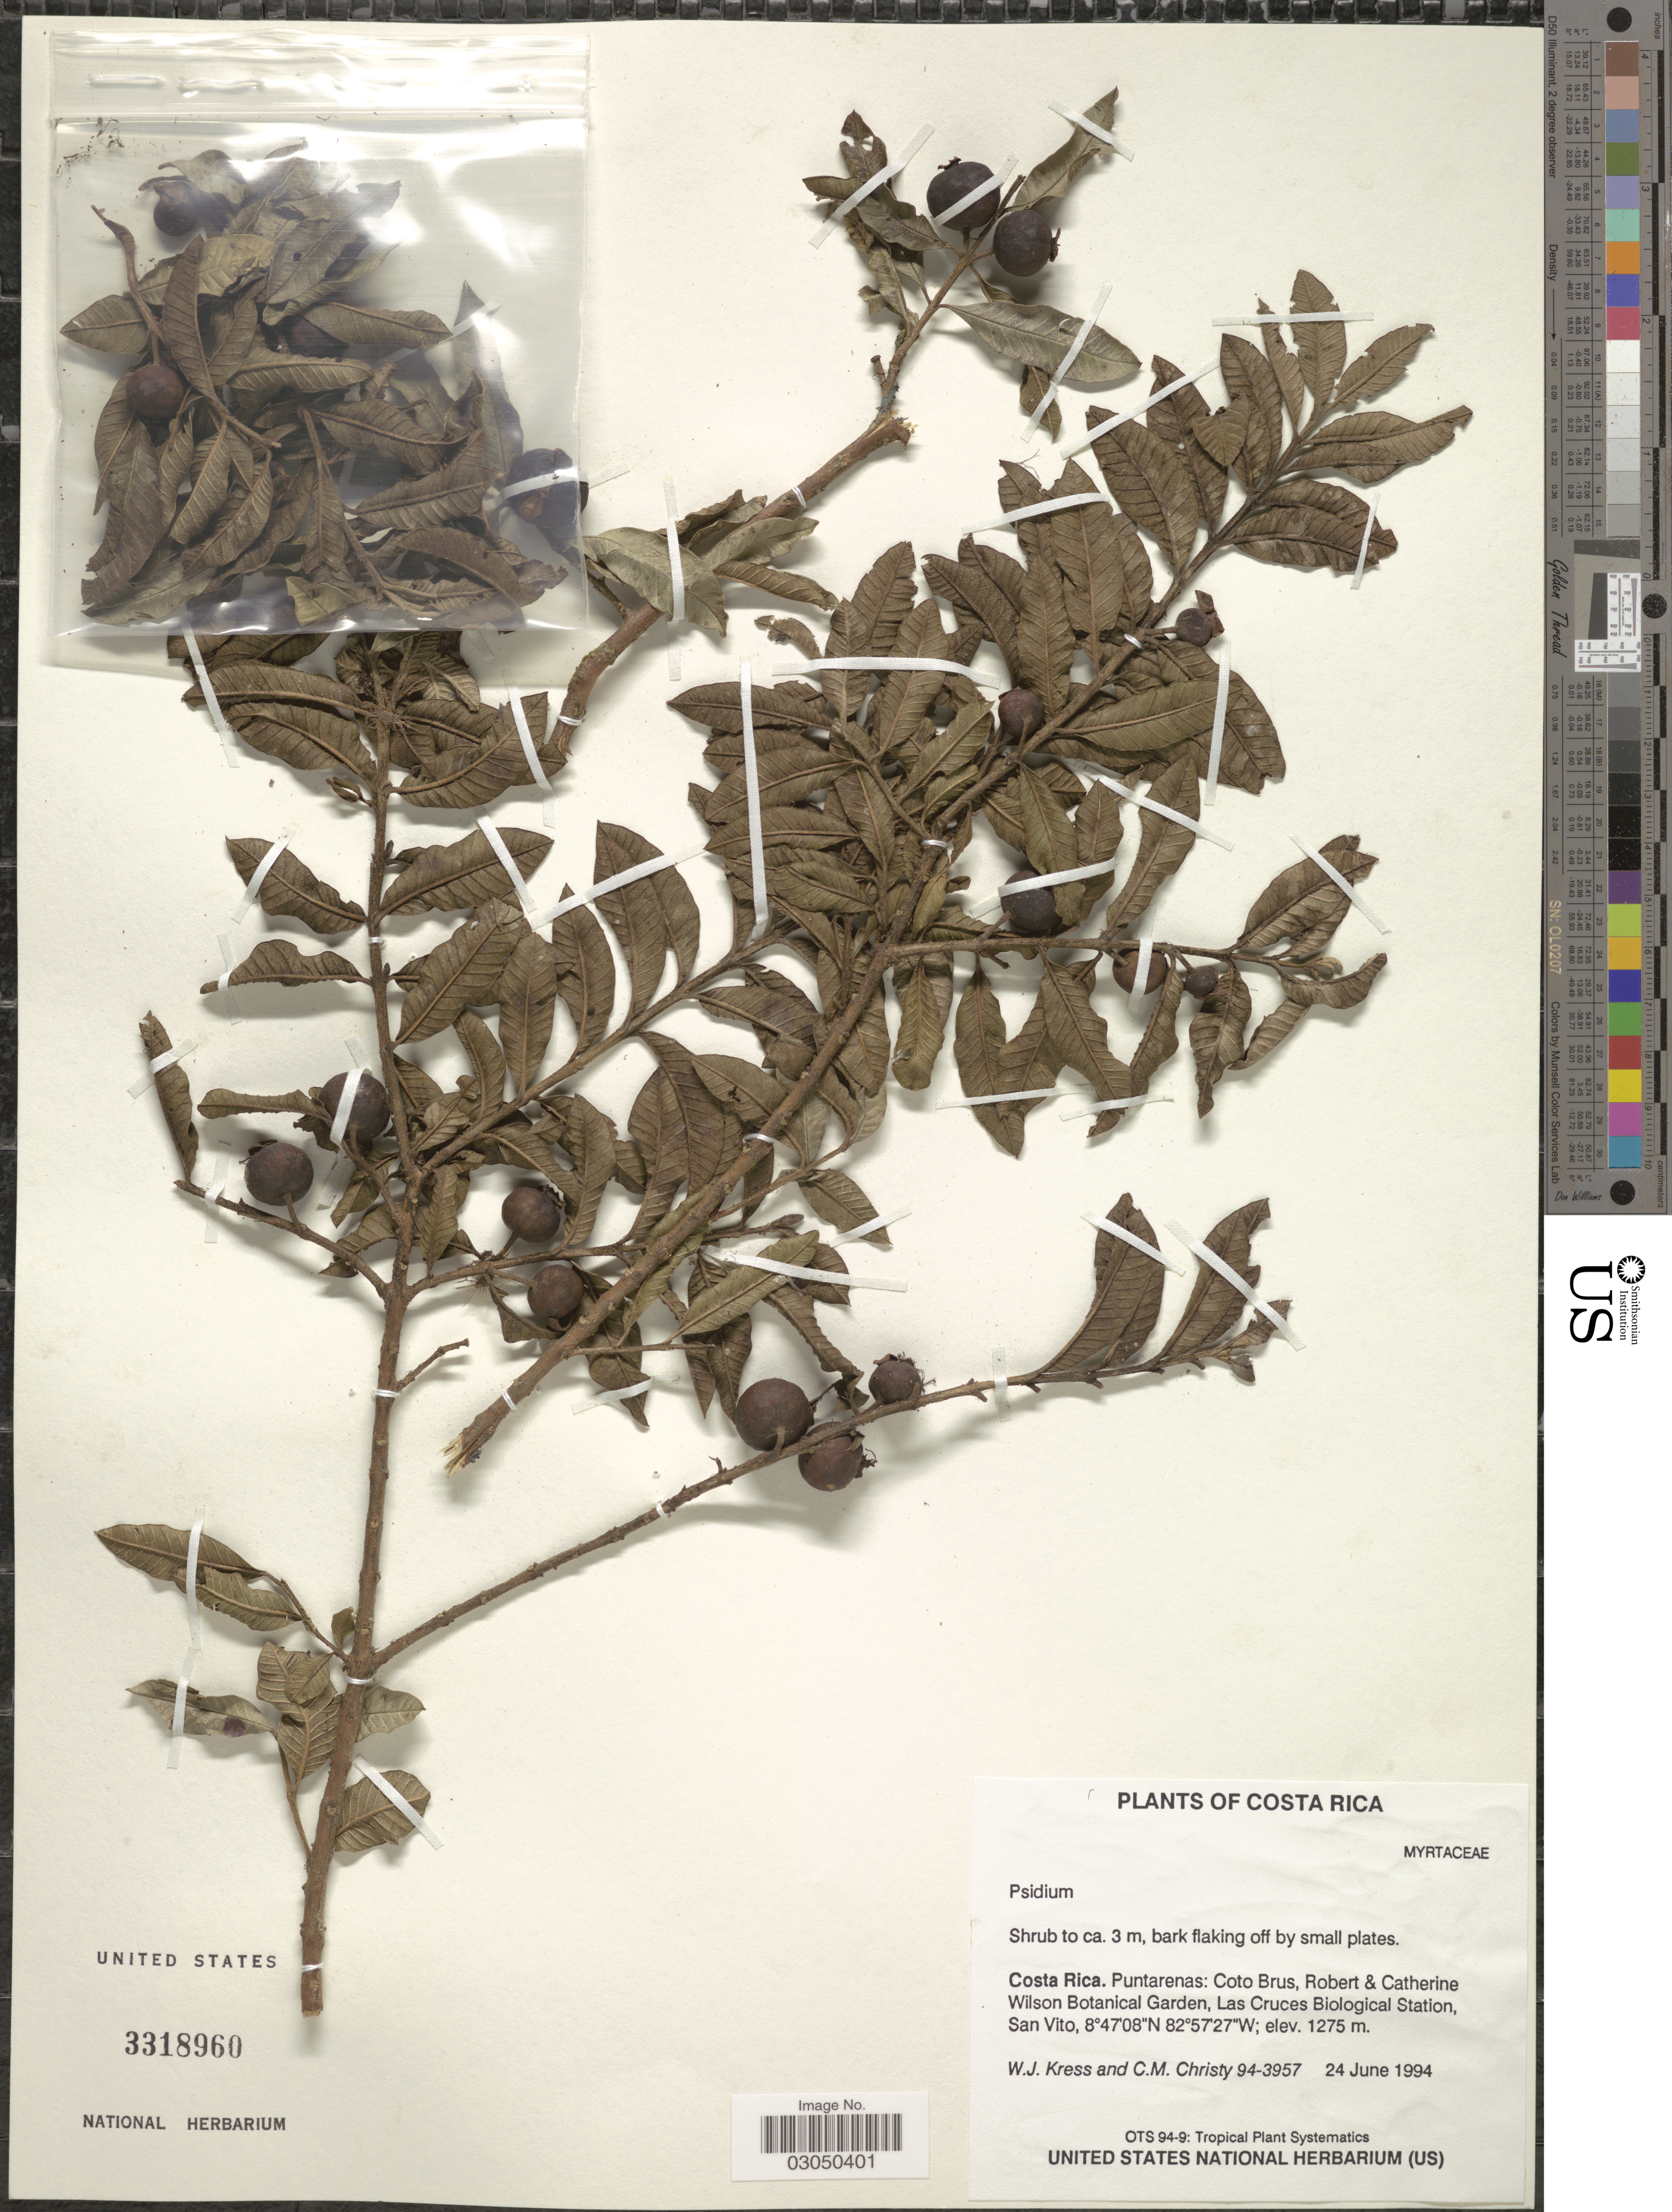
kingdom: Plantae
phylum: Tracheophyta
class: Magnoliopsida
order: Myrtales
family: Myrtaceae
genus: Psidium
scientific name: Psidium sp.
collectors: W. J. Kress & C. M. Christy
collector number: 94-3957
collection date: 1994-06-24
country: Costa Rica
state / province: Puntarenas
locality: Puntarenas: Coto Brus, Robert & Catherine Wilson Botanical Garden, Las Cruces Biological Station, San Vito.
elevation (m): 1275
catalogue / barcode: US 3318960